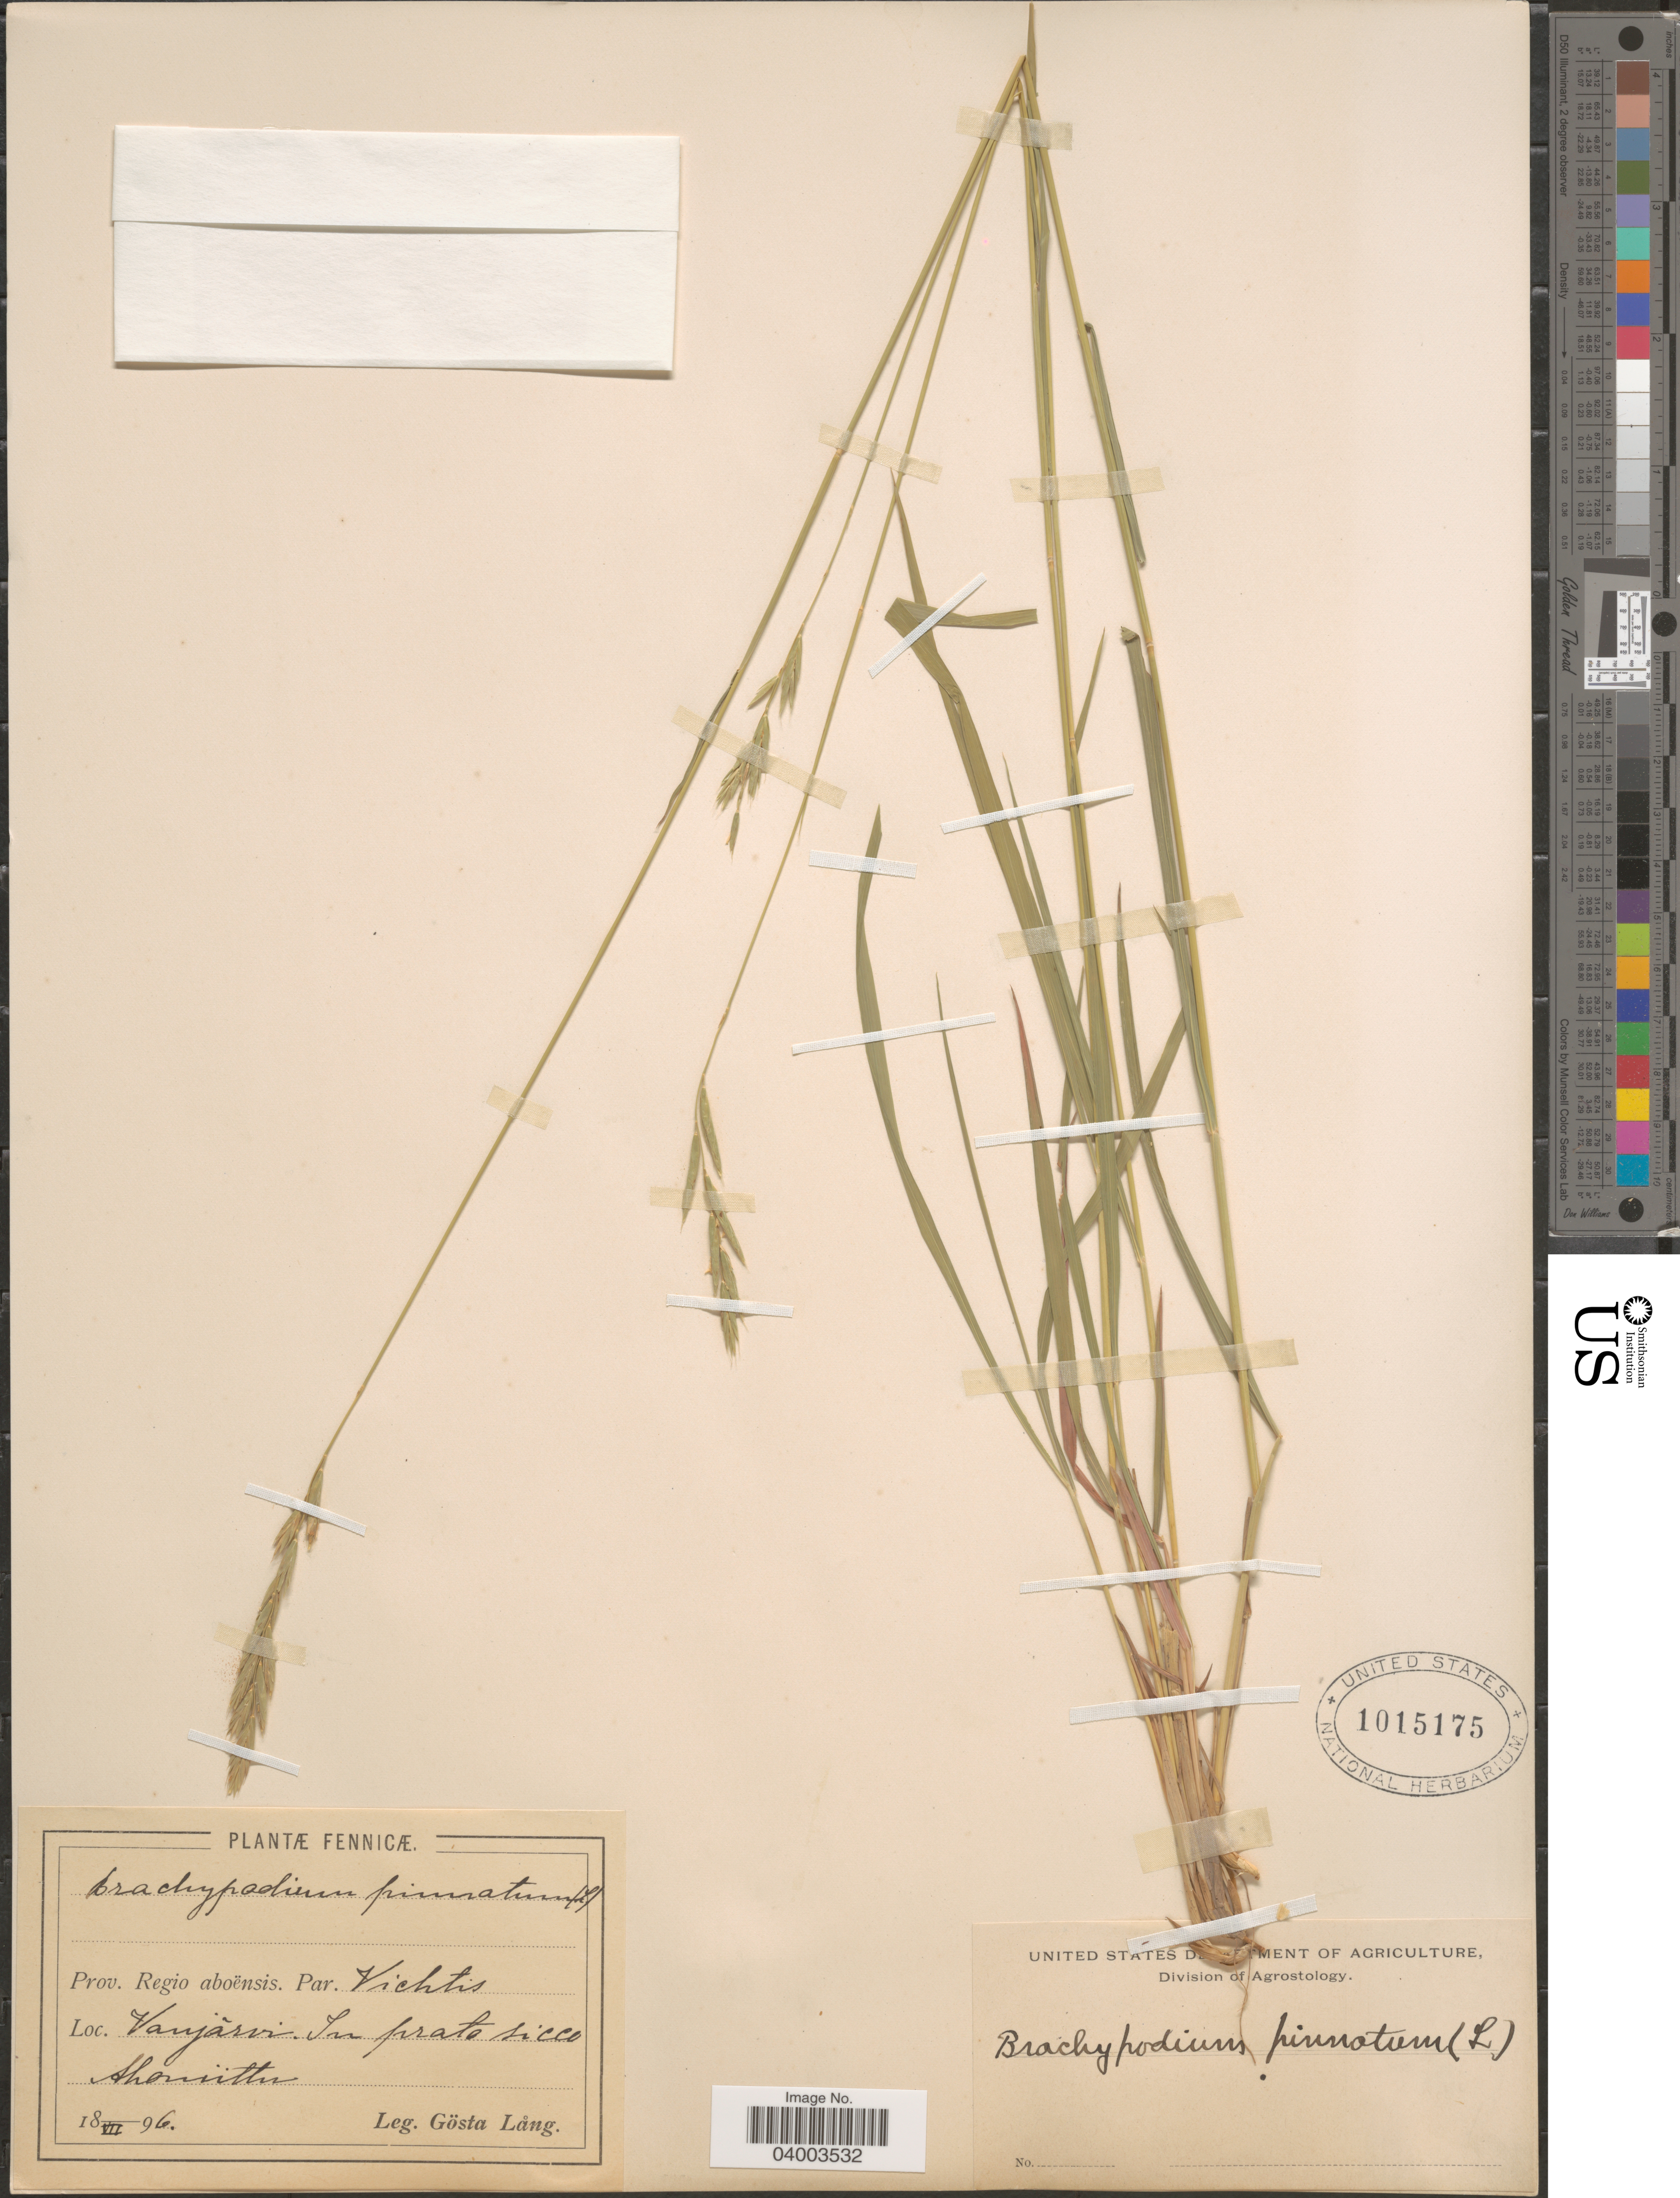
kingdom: Plantae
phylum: Tracheophyta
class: Liliopsida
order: Poales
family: Poaceae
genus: Brachypodium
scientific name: Brachypodium pinnatum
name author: (L.) P. Beauv.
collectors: K. G. W. Lang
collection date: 1896-07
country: Finland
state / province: Uusimaa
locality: Vanjärvi, Vihti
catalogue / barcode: US 1015175